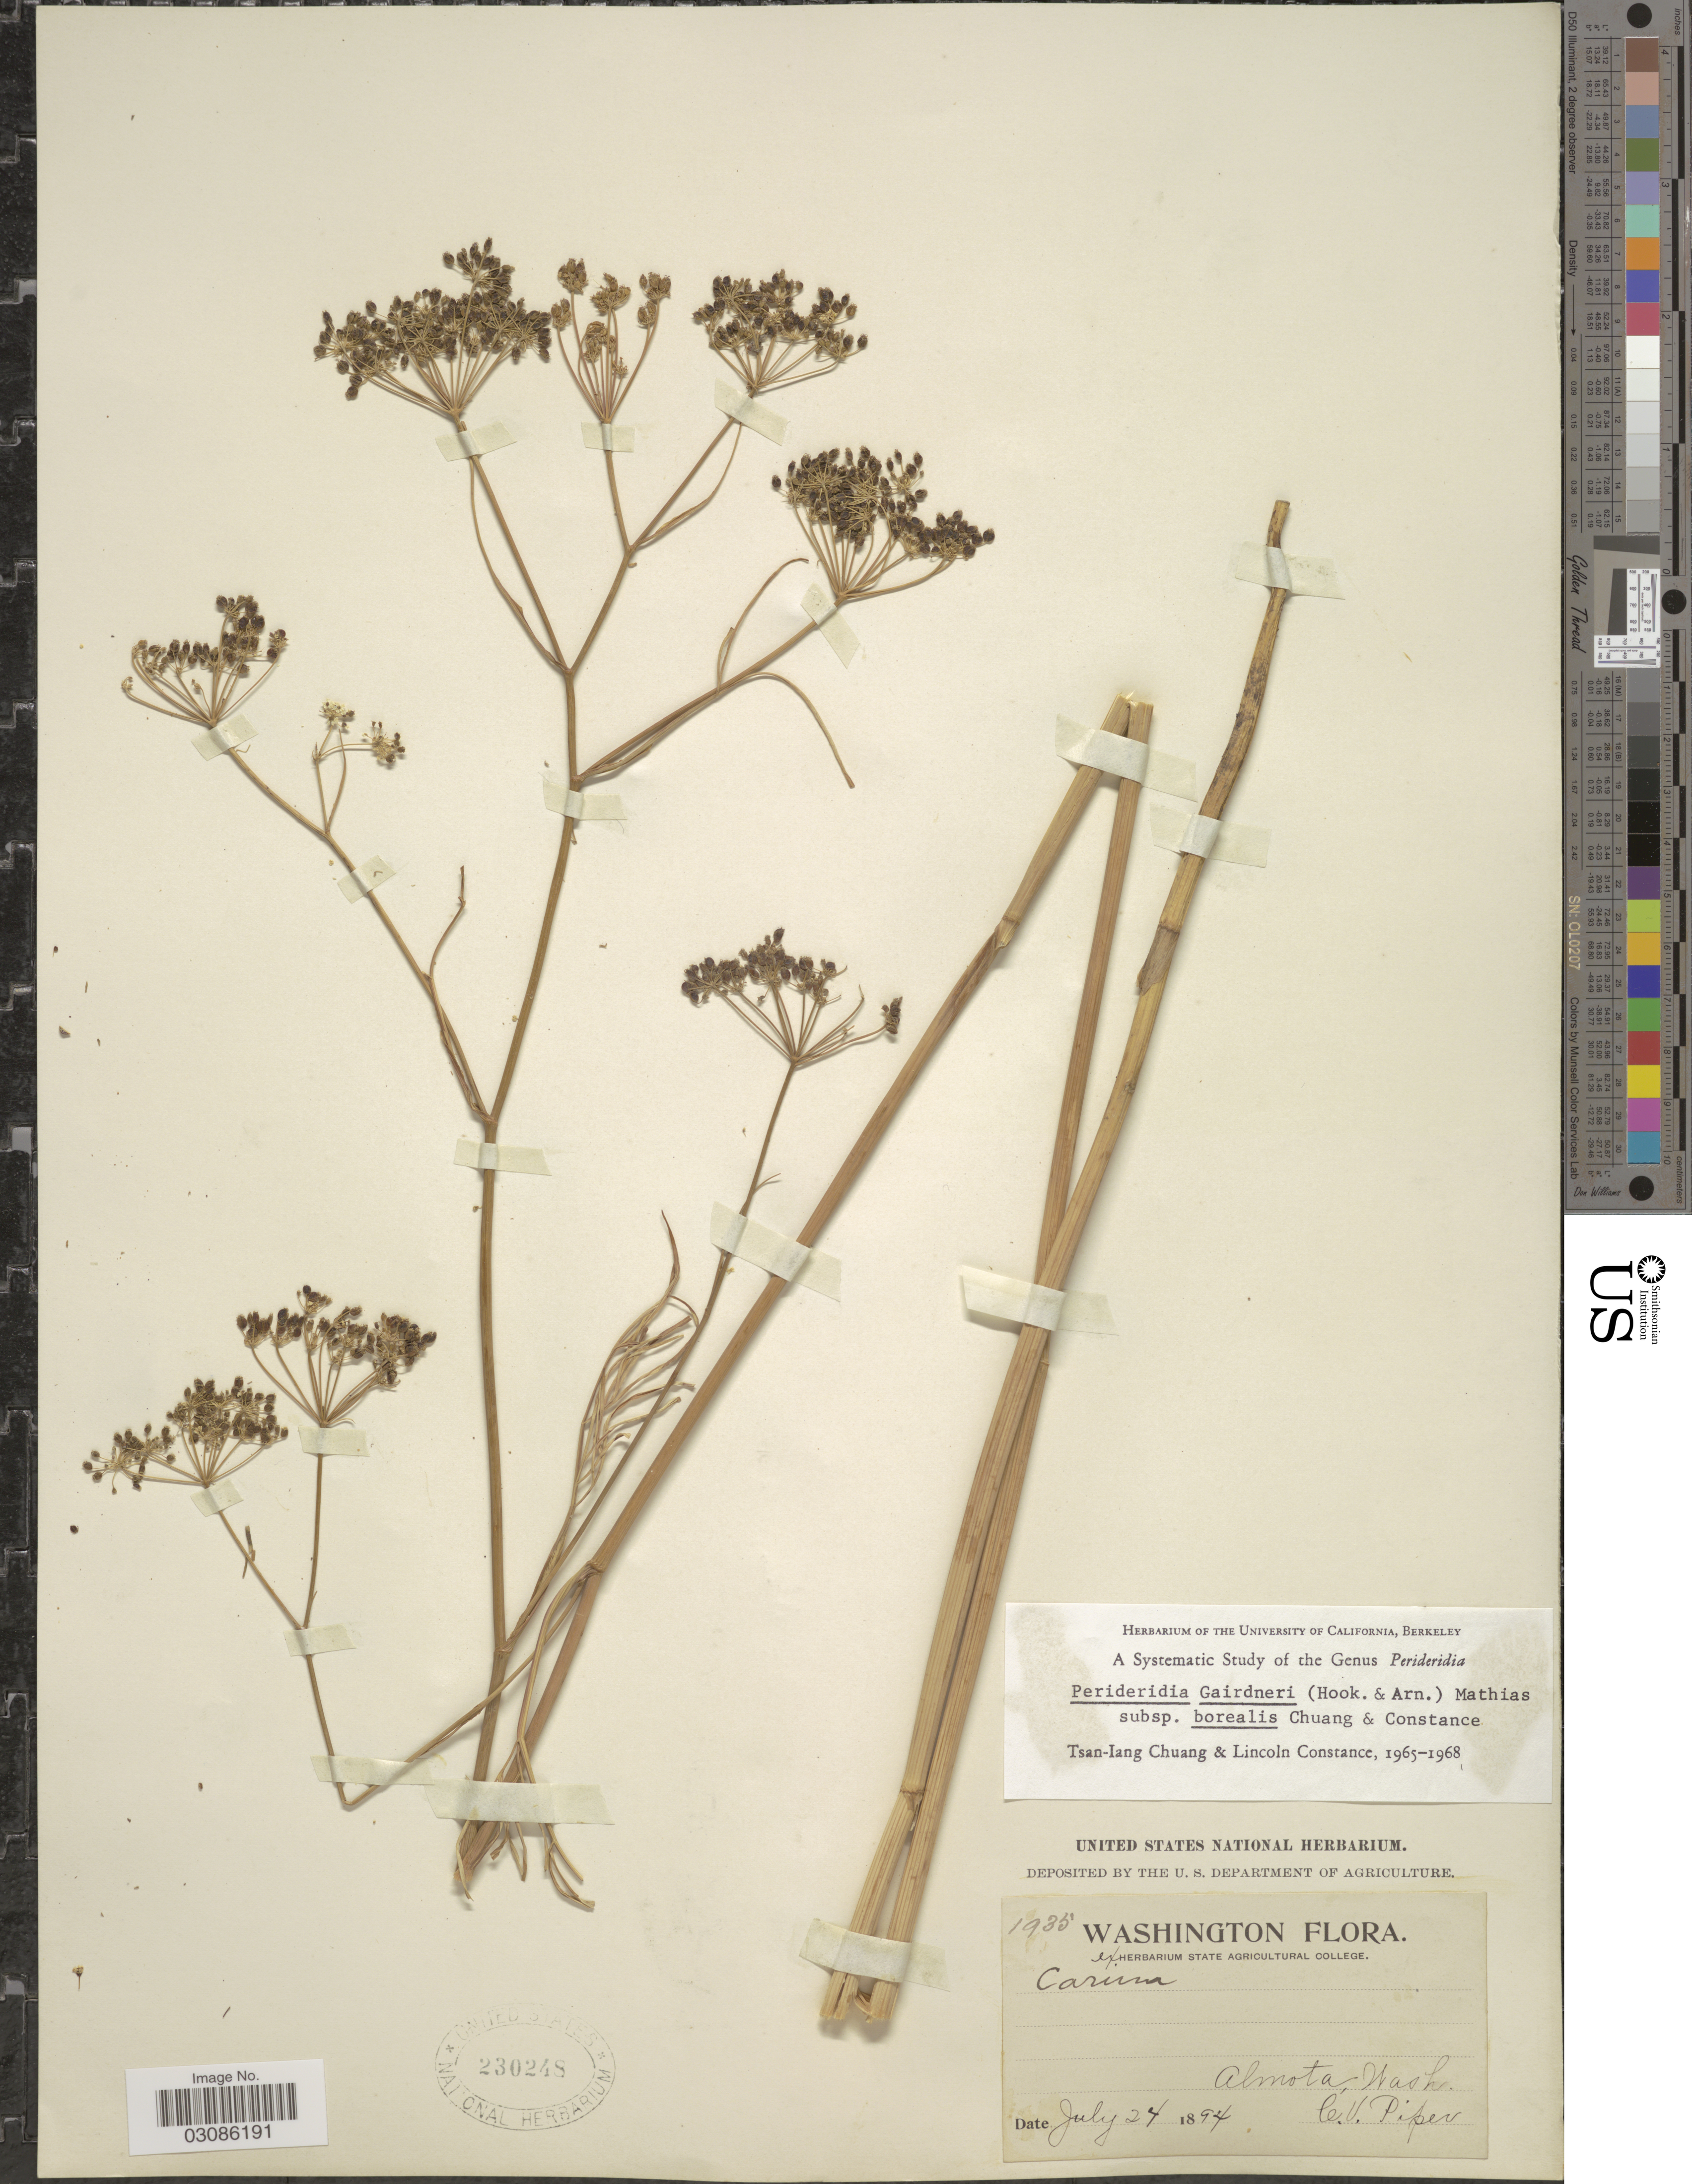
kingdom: Plantae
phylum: Tracheophyta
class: Magnoliopsida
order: Apiales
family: Apiaceae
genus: Perideridia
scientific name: Perideridia gairdneri subsp. borealis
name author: T.I. Chuang & Constance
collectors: C. V. Piper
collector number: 1935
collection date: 1894-07-24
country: United States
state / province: Washington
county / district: Whitman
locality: Almota.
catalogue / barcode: US 230248